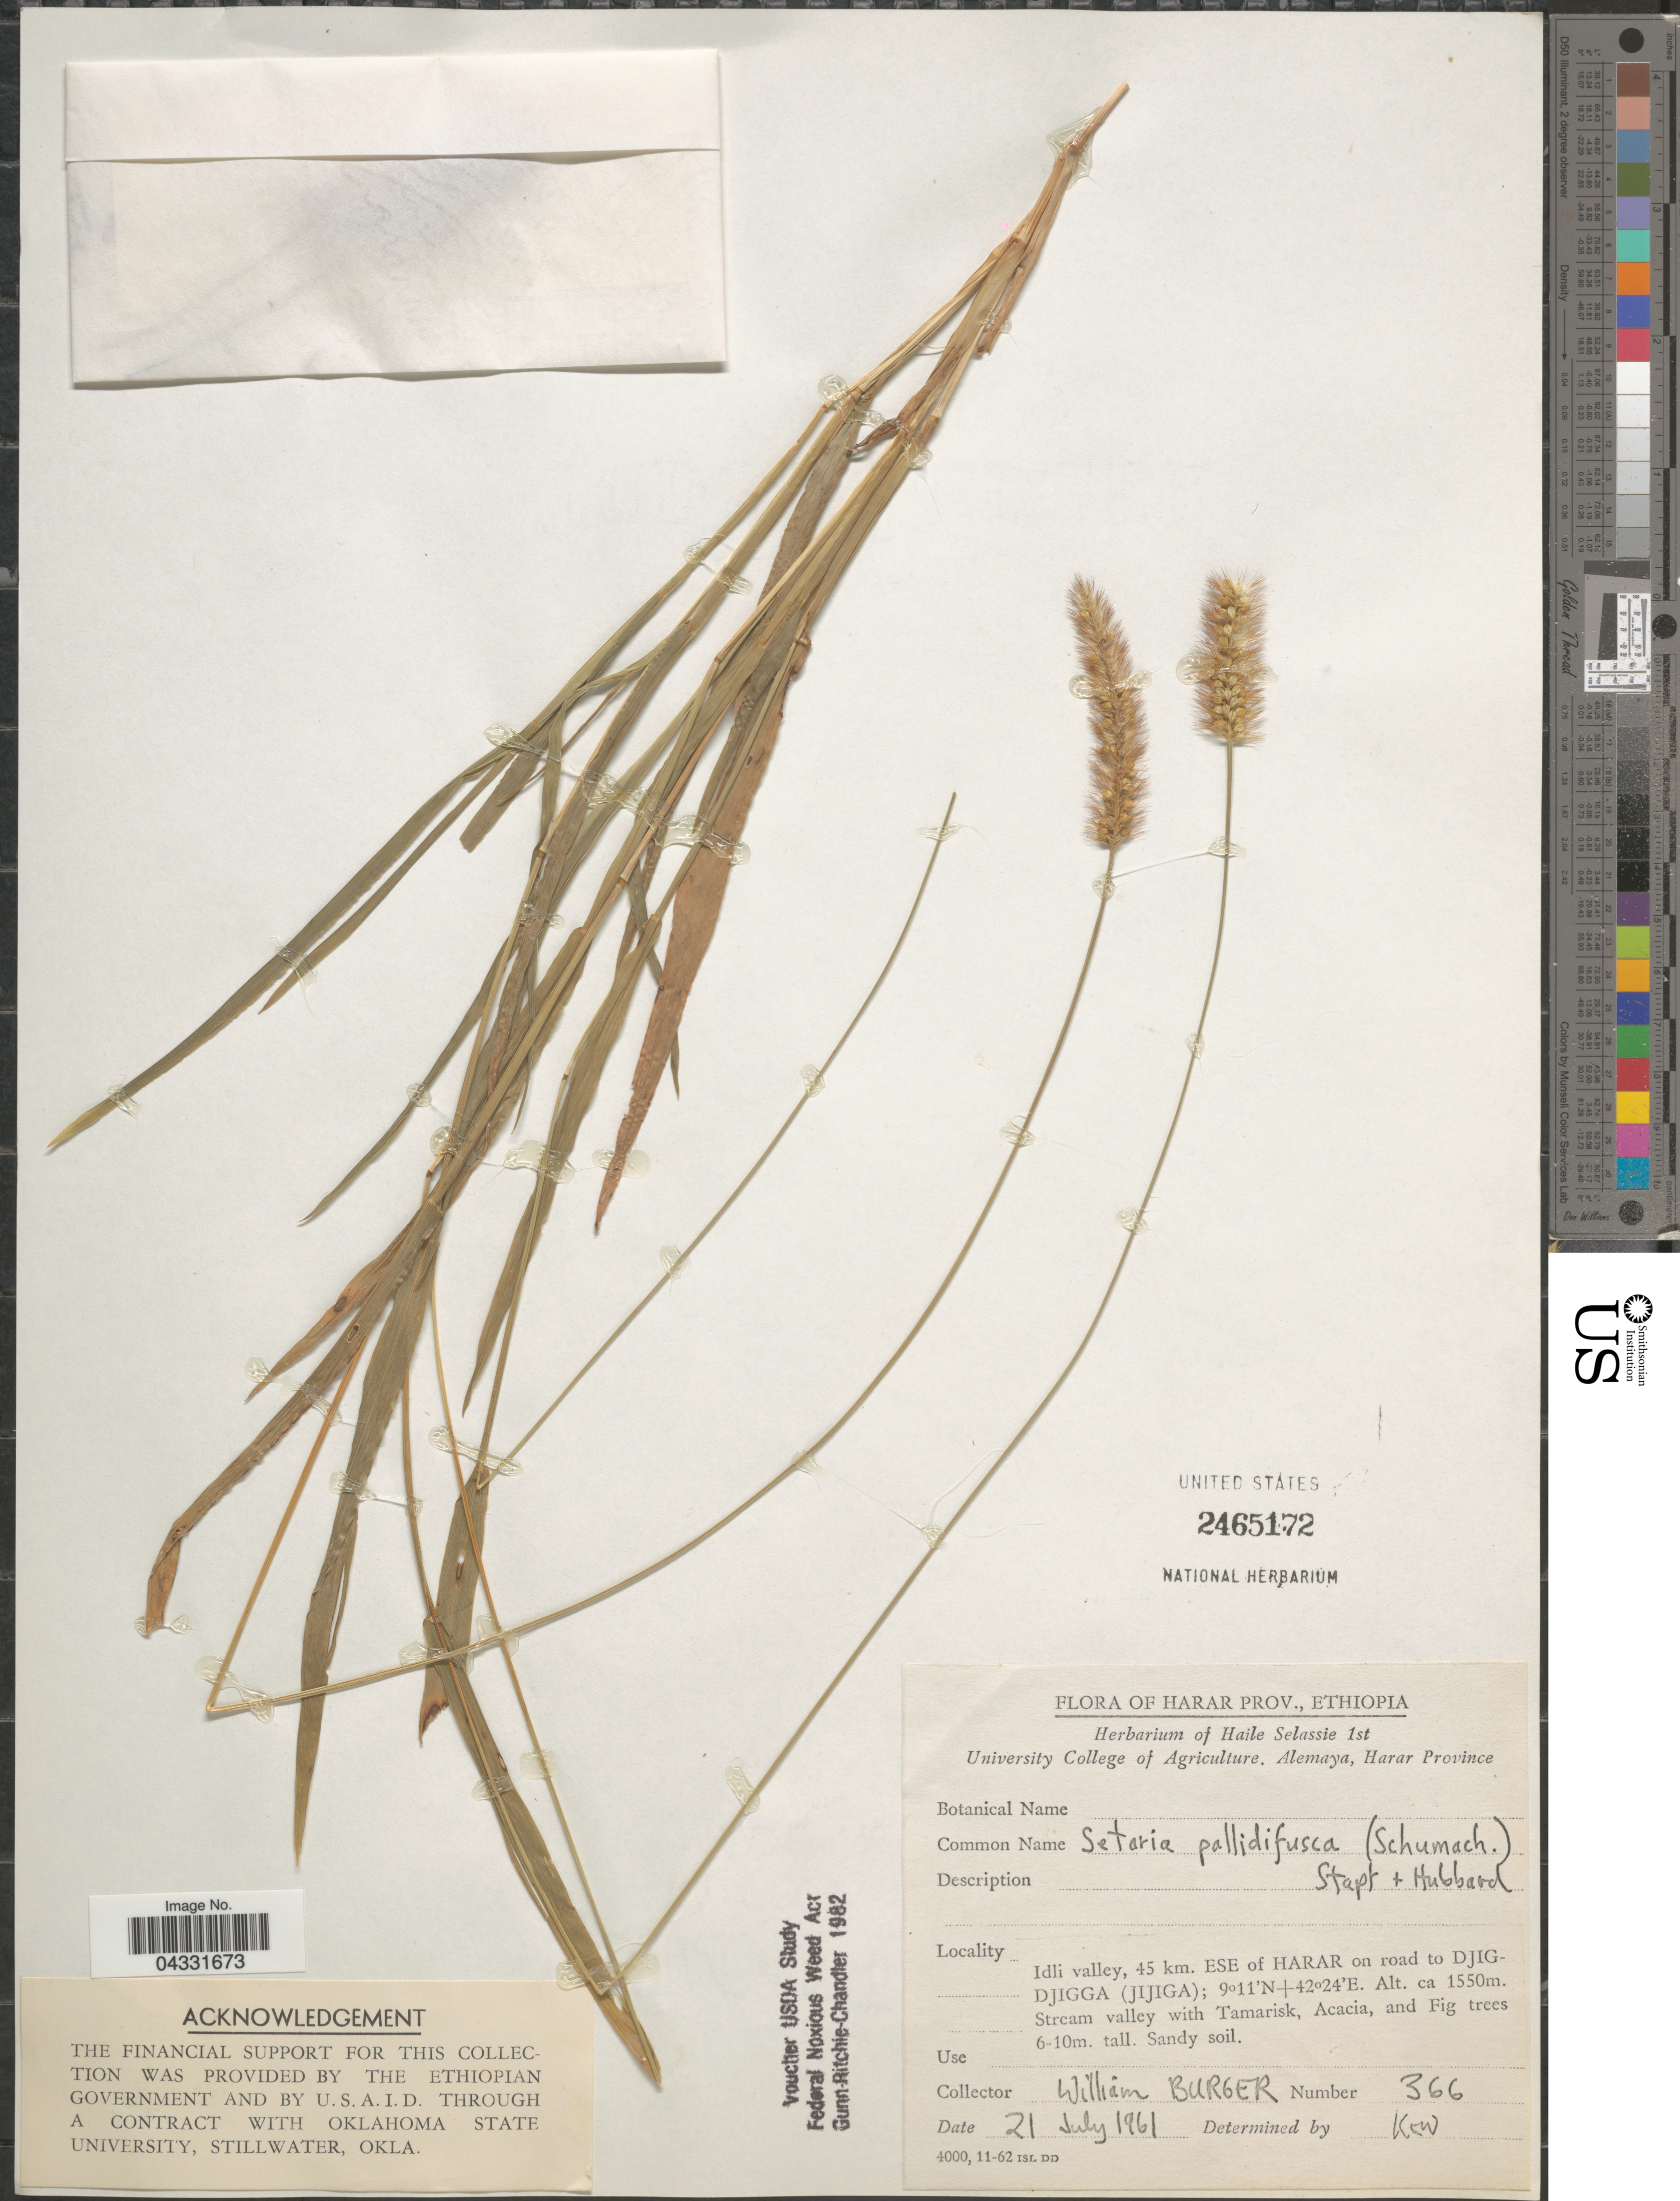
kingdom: Plantae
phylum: Tracheophyta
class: Liliopsida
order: Poales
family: Poaceae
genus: Setaria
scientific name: Setaria pallide-fusca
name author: (Schumach.) Stapf & C.E. Hubb.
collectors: W. Burger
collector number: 366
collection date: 1861-07-21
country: Ethiopia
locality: Harar Prov. Idli valley, 45 km. ESE of Harar on road to Djig-Djigga (Jijiga).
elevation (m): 1550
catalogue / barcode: US 2465172